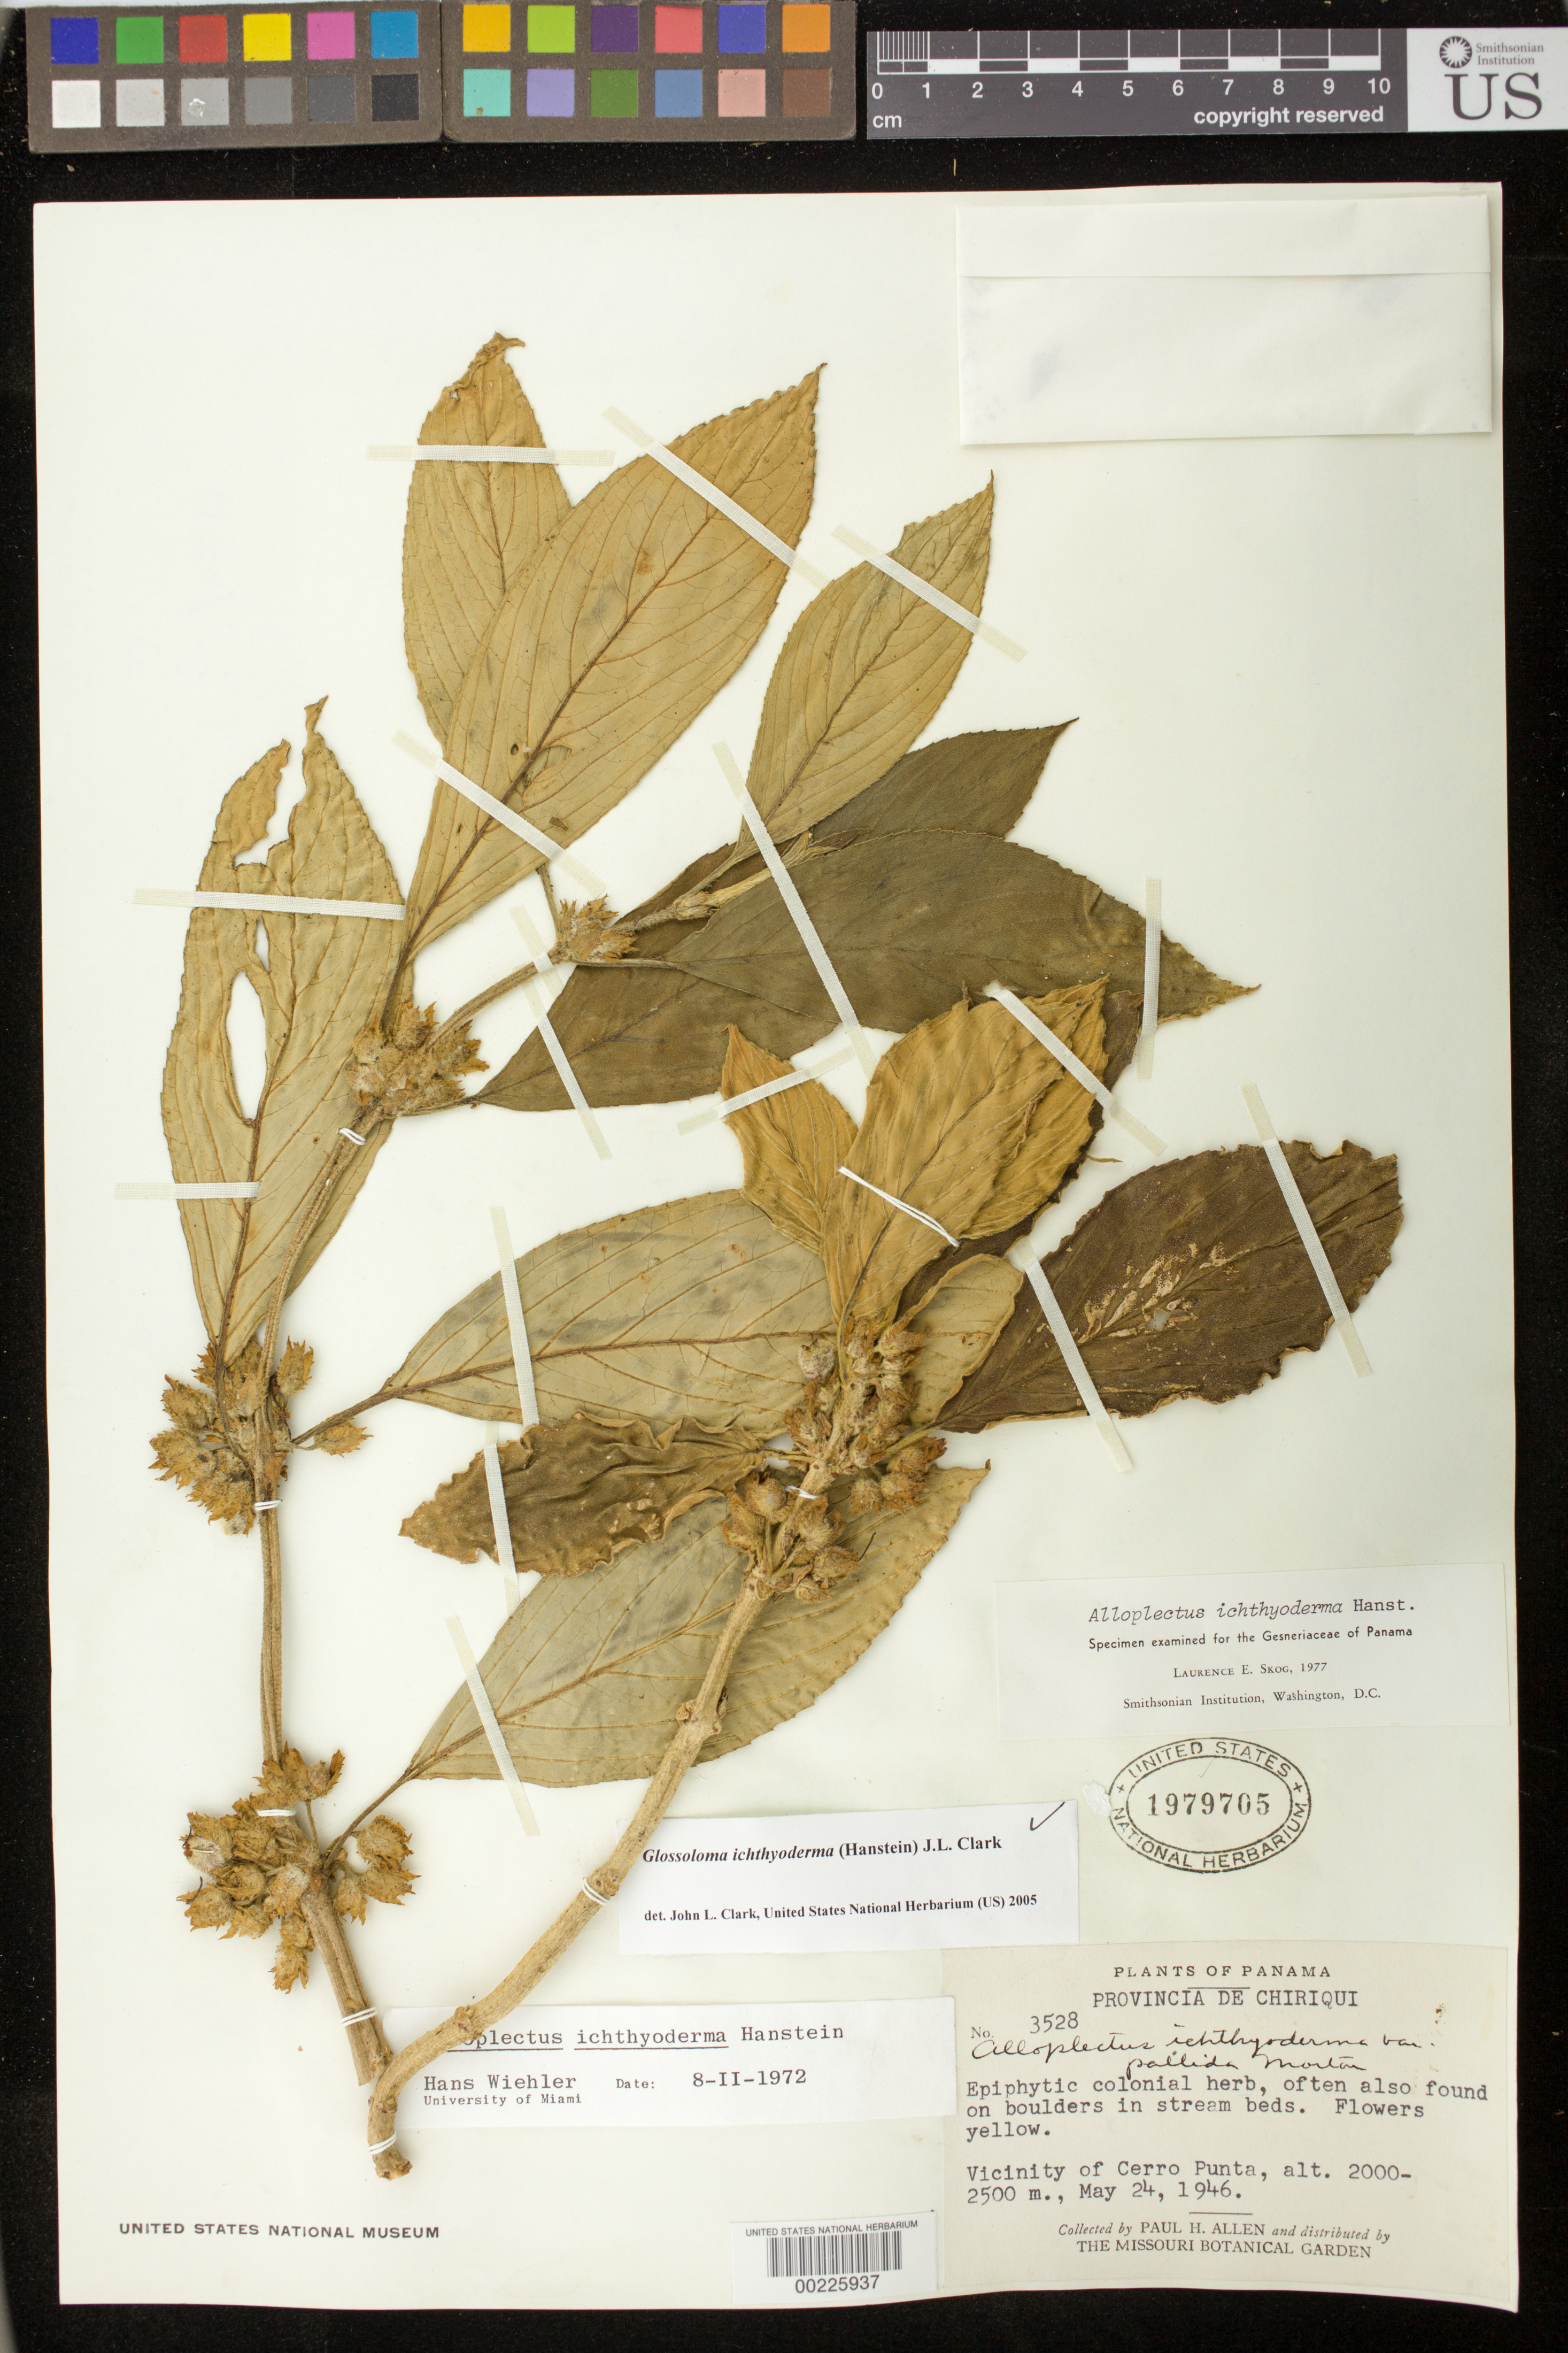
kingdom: Plantae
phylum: Tracheophyta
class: Magnoliopsida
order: Lamiales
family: Gesneriaceae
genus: Glossoloma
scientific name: Glossoloma ichthyoderma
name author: (Hanst.) J.L. Clark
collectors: P. H. Allen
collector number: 3528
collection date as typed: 24 May 1946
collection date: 1946-05-24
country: Panama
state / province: Chiriquí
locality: Vicinity of Cerro Punta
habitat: often also found on boulders in stream beds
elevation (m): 2000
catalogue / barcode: US 1979705